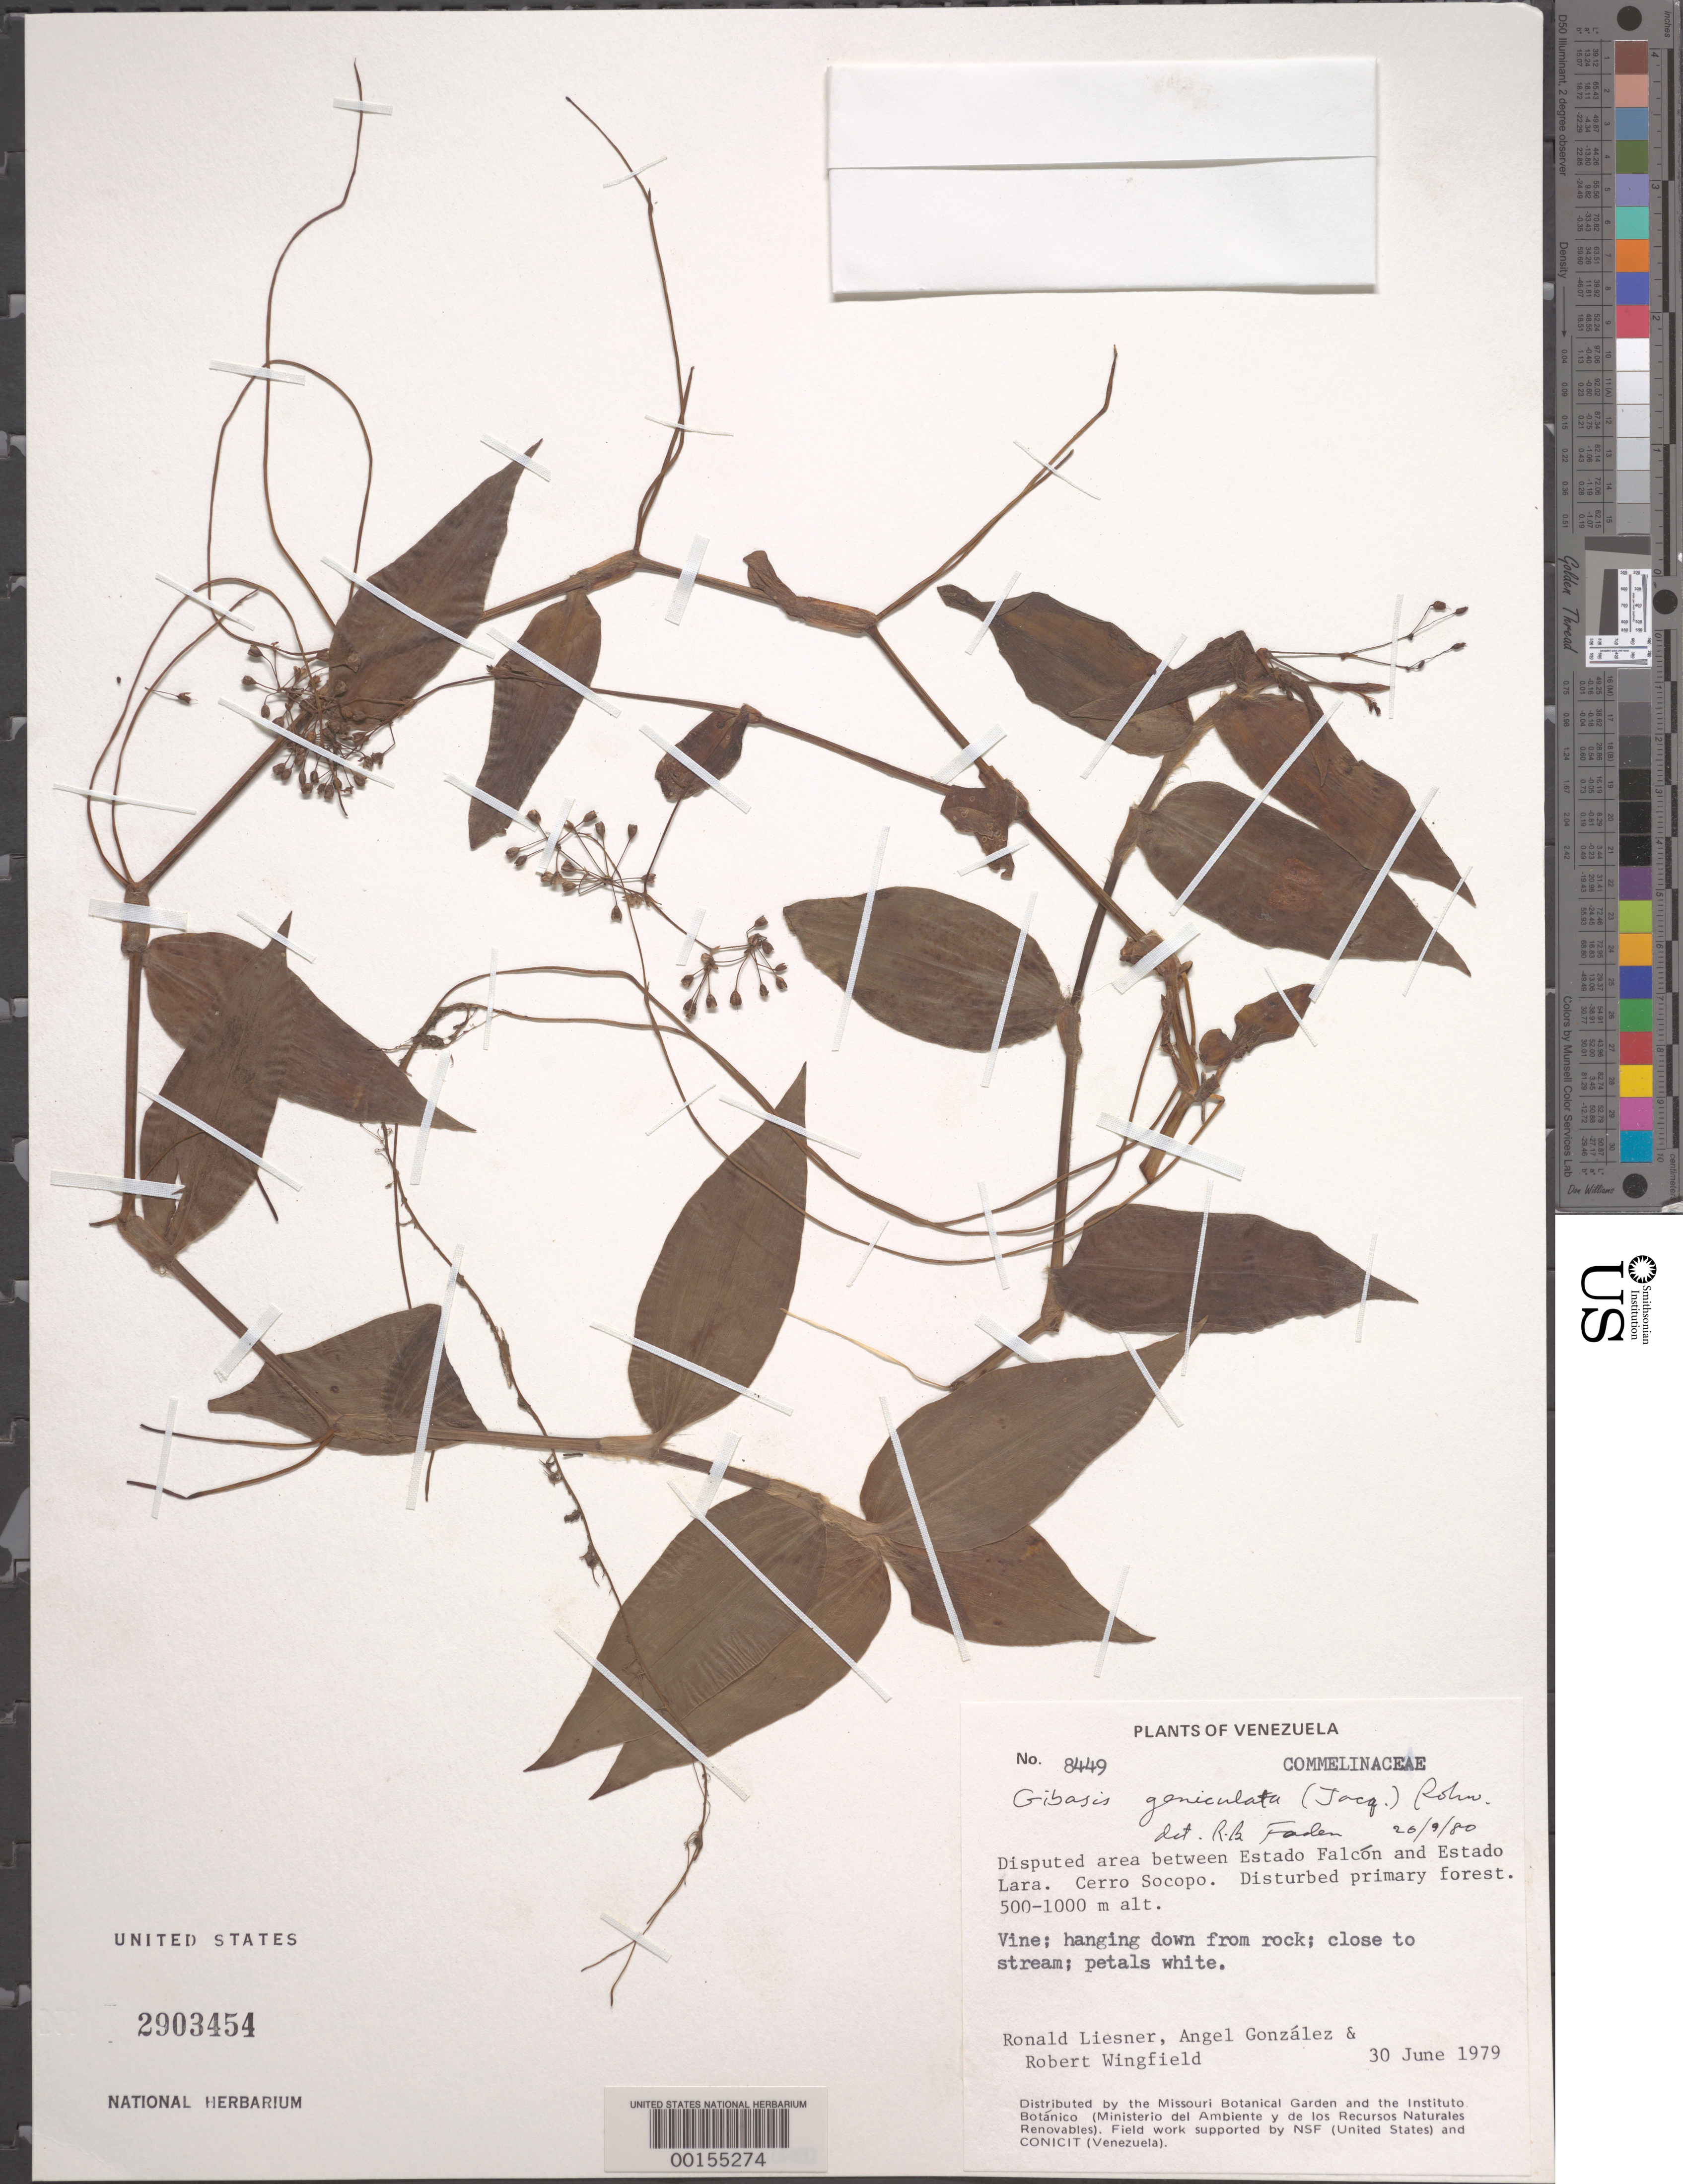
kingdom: Plantae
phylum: Tracheophyta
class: Liliopsida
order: Commelinales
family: Commelinaceae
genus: Gibasis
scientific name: Gibasis geniculata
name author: (Jacq.) Rohweder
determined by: Faden, Robert B., (US), Smithsonian Institution - National Museum of Natural History (UNITED STATES)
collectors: R. L. Liesner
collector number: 8449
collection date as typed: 30 Jun 1979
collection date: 1979-06-30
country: Venezuela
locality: Between falcon and lara, cerro socopo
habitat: Hanging from rock near stream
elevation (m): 500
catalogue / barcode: US 2903454